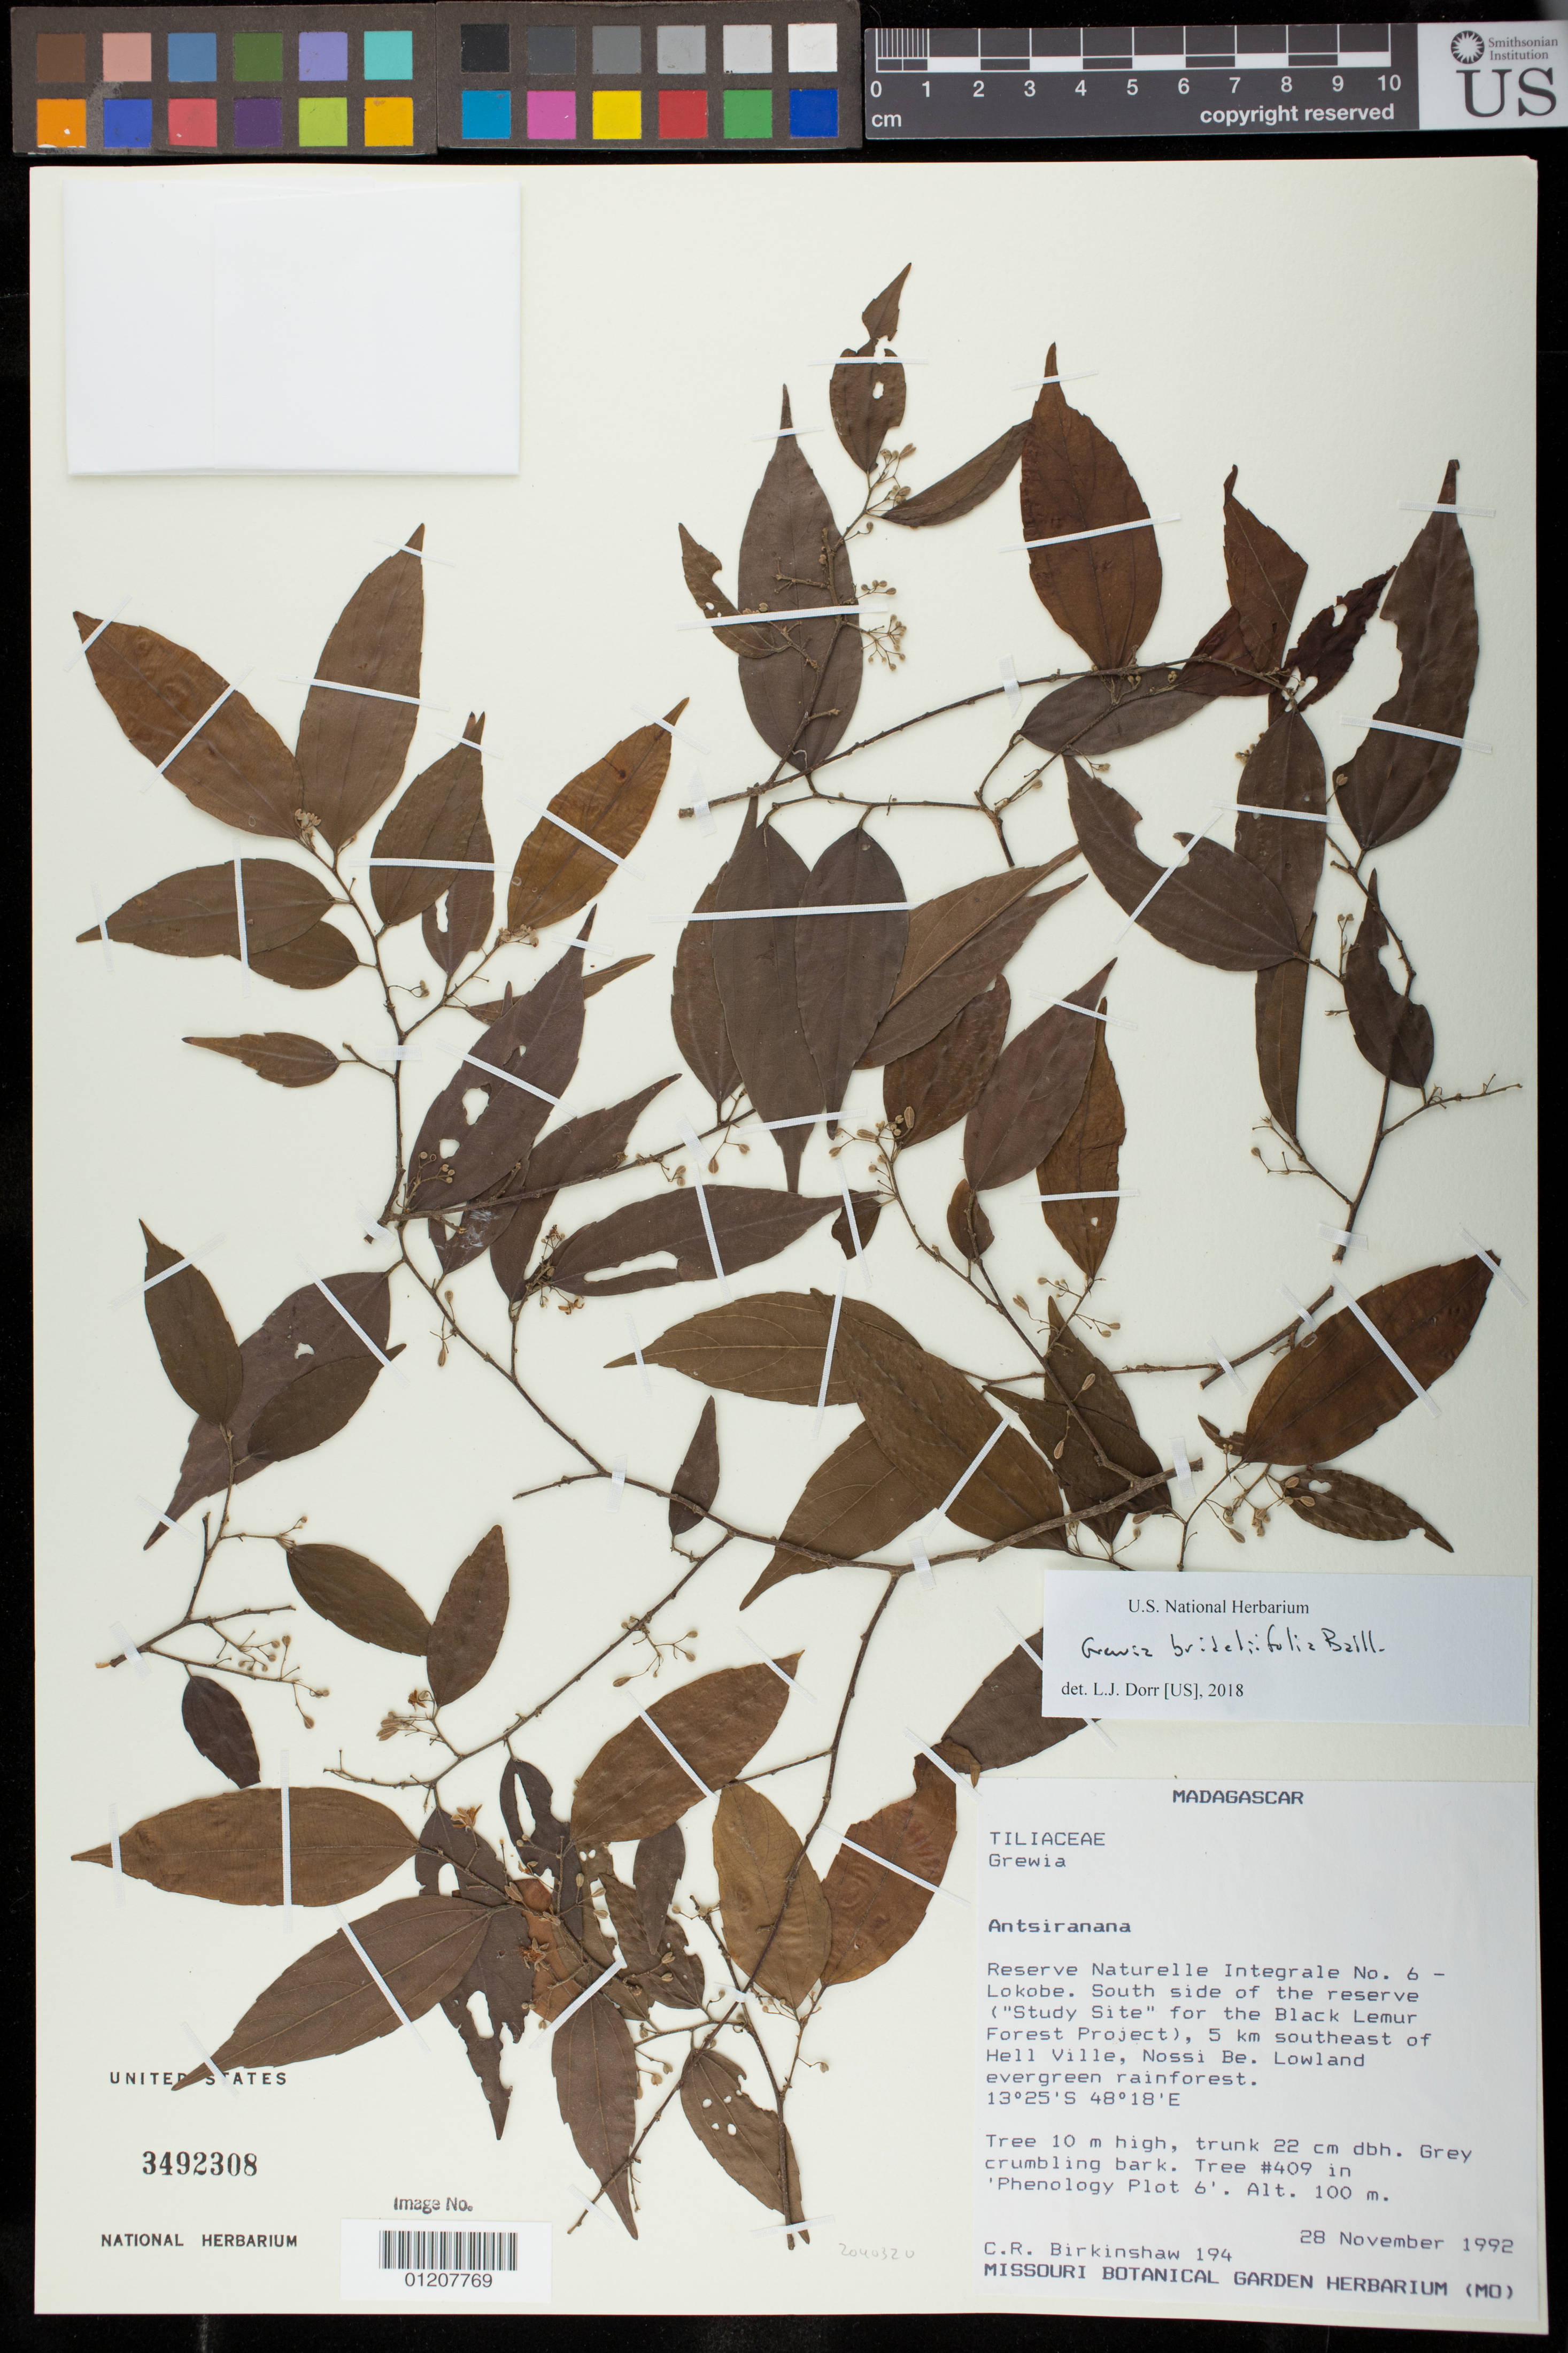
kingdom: Plantae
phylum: Tracheophyta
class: Magnoliopsida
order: Malvales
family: Malvaceae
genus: Grewia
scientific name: Grewia brideliifolia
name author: Baill.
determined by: Dorr, L. J., (BOT), Smithsonian Institution - National Museum of Natural History (UNITED STATES)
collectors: C. R. Birkinshaw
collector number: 194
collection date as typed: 28 Nov 1992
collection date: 1992-11-28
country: Madagascar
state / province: Diana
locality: Antsiranana. Reserve Naturelle Integrale No. 6 - Lokobe. South side of the reserve ("Study Site" for the Black Lemur Forest Project), 5 km southeast of Hell Ville, Nossi Be. Lowland evergreen rainforest. Tree #409 in 'Phenology Plot 6'.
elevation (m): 100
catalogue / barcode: US 3492308